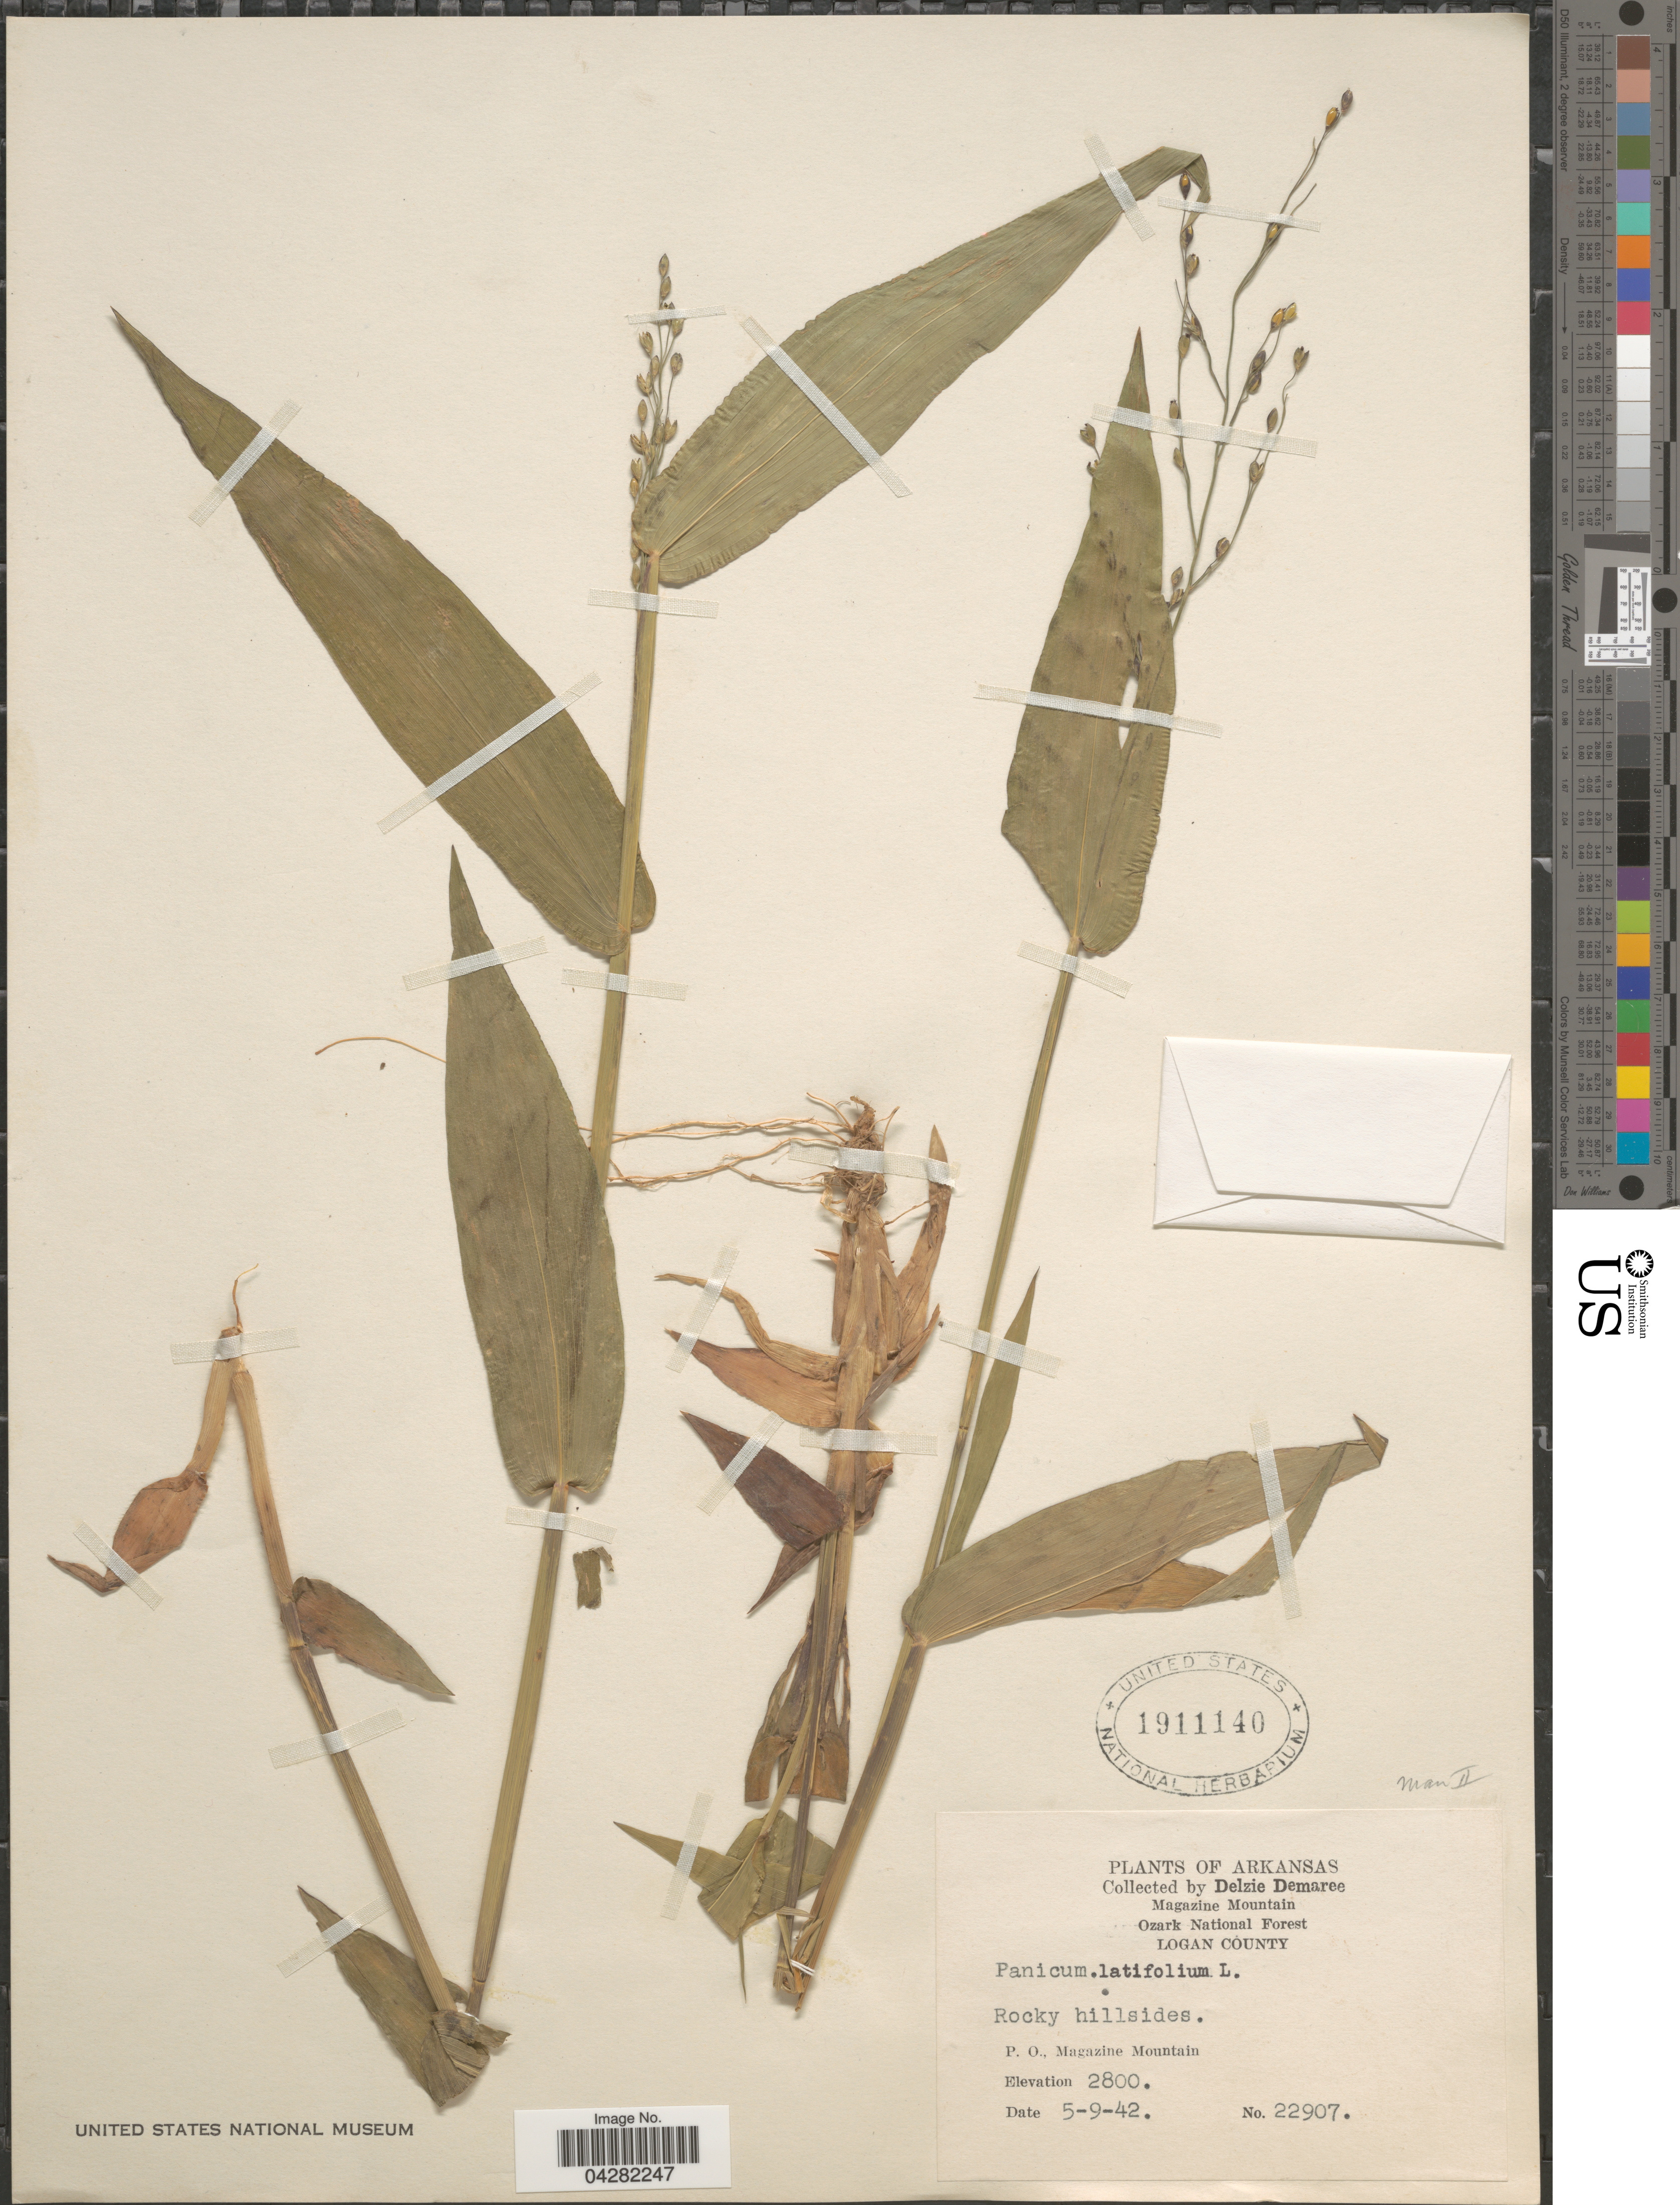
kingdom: Plantae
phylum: Tracheophyta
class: Liliopsida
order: Poales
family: Poaceae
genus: Dichanthelium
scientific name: Dichanthelium laxiflorum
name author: (Lam.) Gould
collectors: D. Demaree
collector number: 22907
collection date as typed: Transcribed d/m/y: 9/5/42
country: United States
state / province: Arkansas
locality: Magazine Mountain. Ozark National Forest. Logan County. P. O., Magazine Mountain.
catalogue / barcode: US 1911140